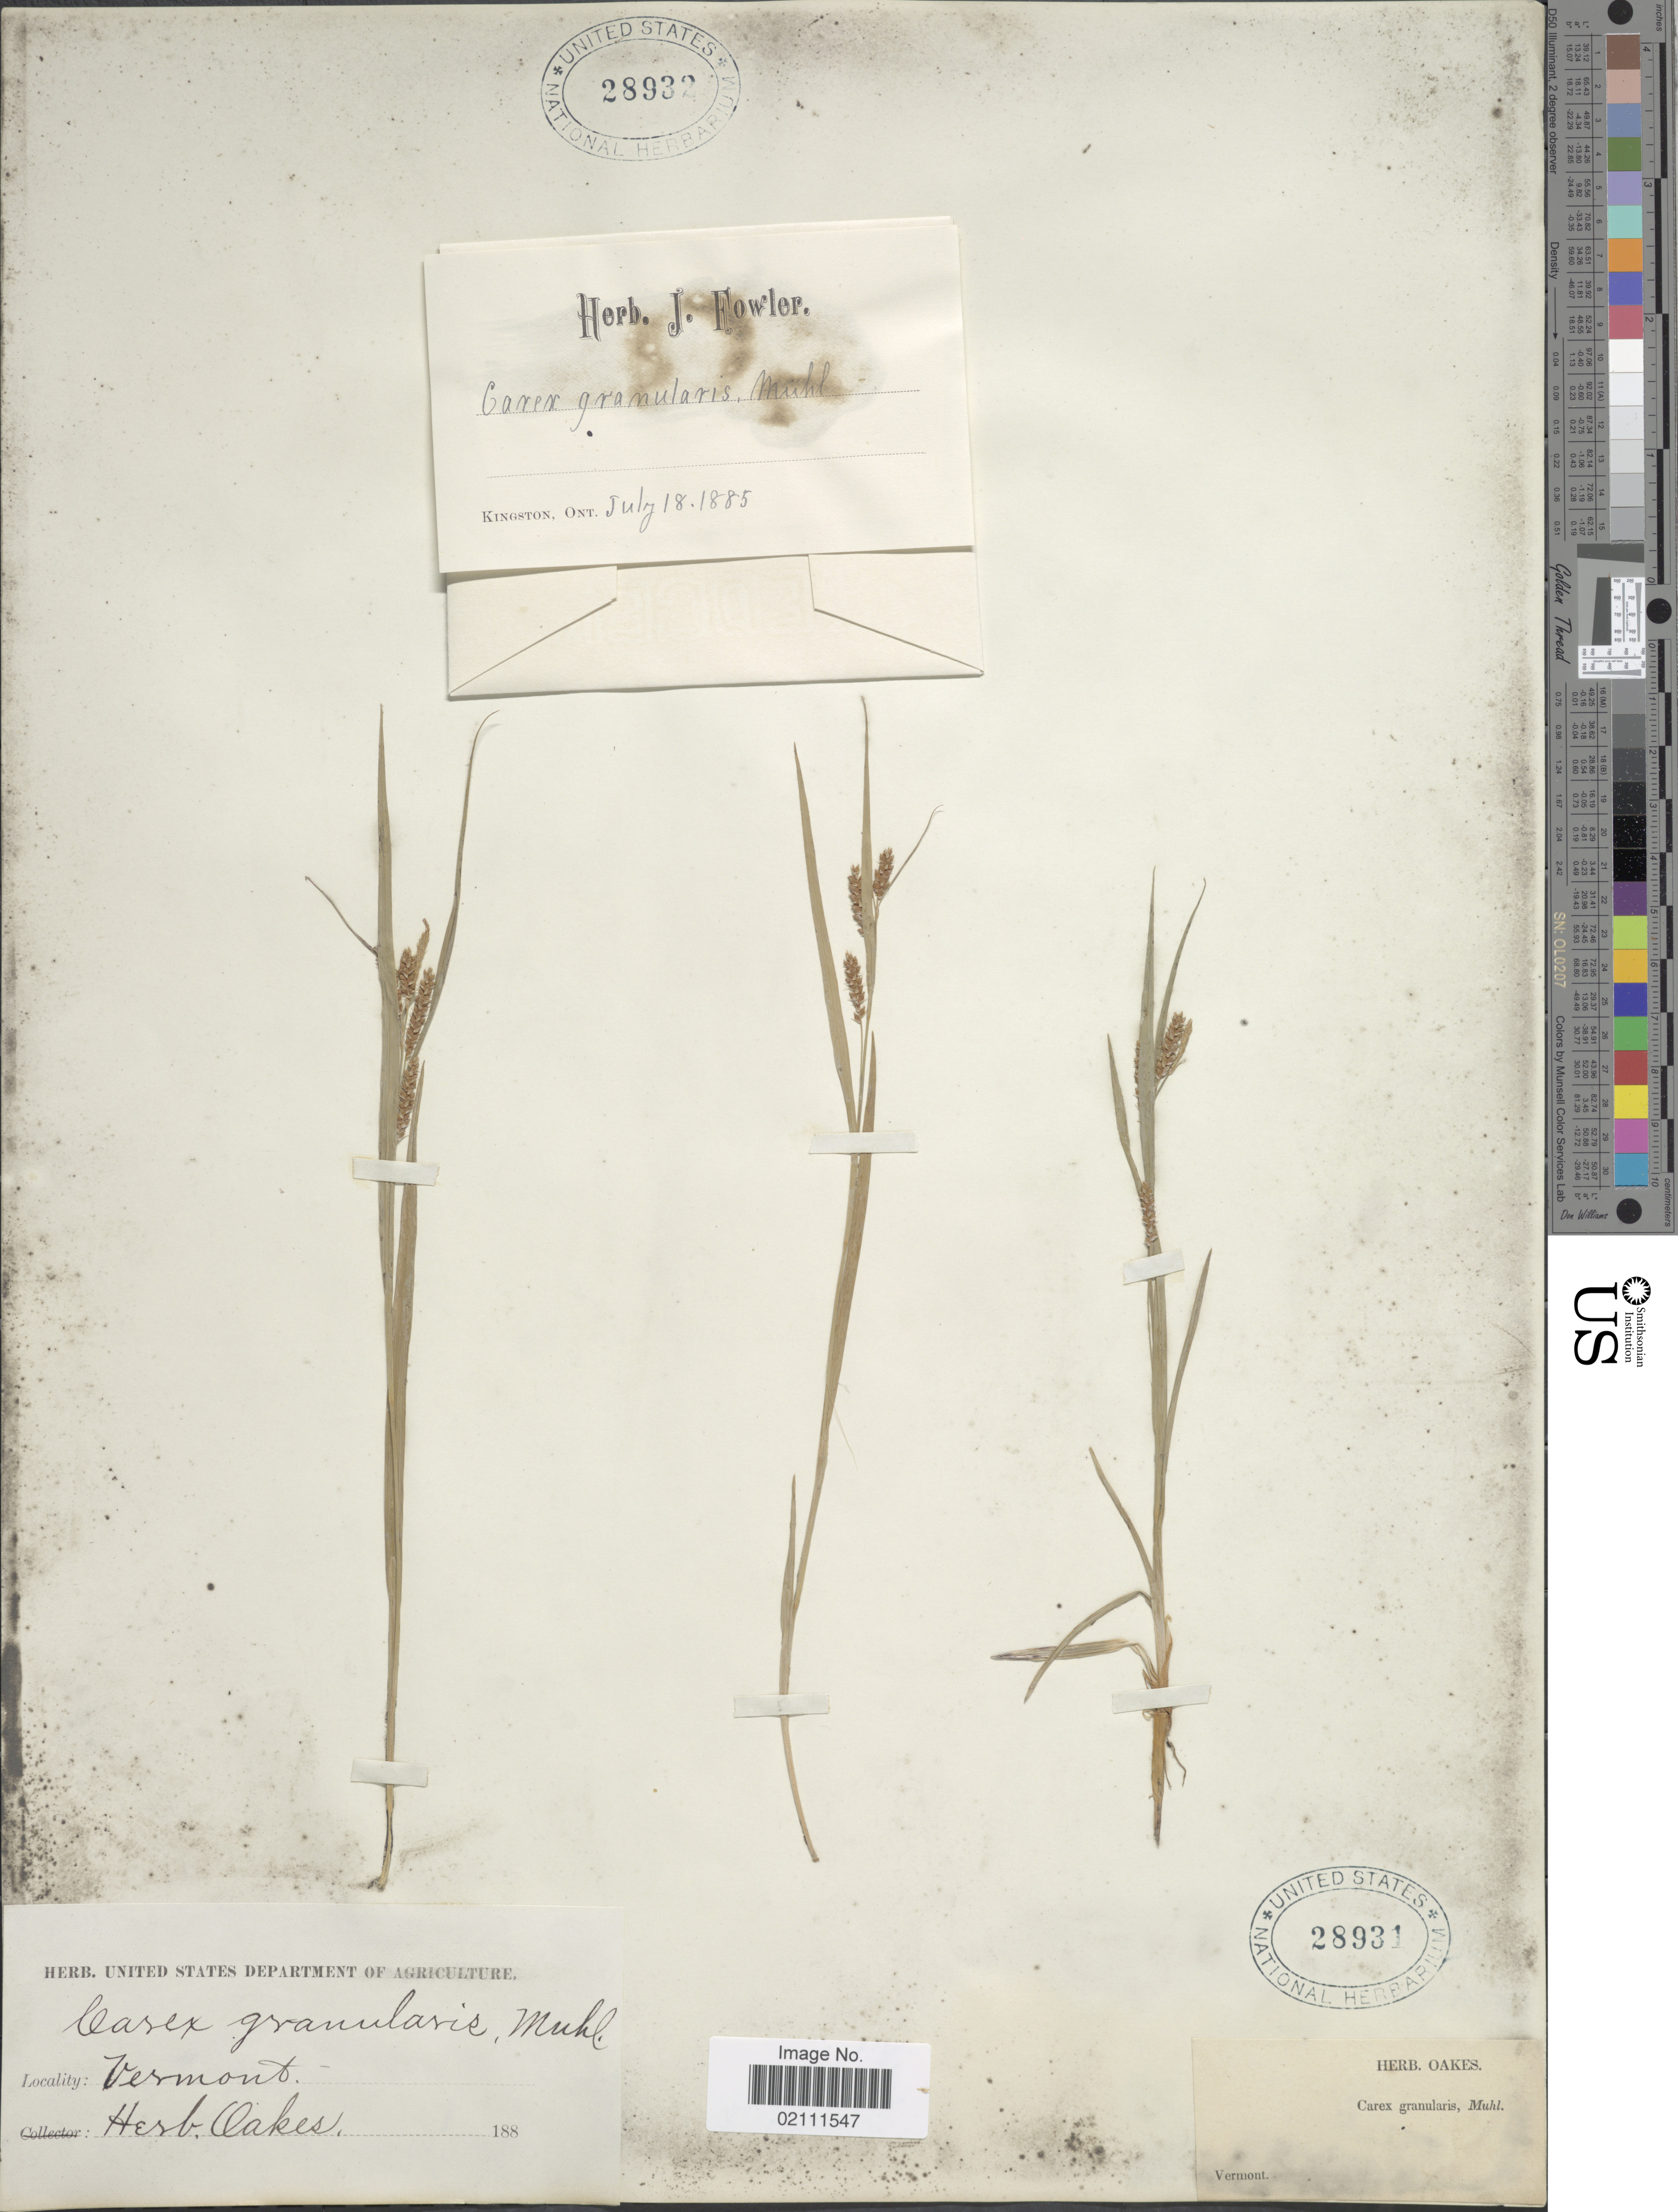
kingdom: Plantae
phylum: Tracheophyta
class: Liliopsida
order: Poales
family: Cyperaceae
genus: Carex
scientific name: Carex granularis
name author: Muhl. ex Willd.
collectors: ex herb. J. Fowler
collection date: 1885-07-18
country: Canada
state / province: Ontario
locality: Kingston.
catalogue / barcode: US 28932-2